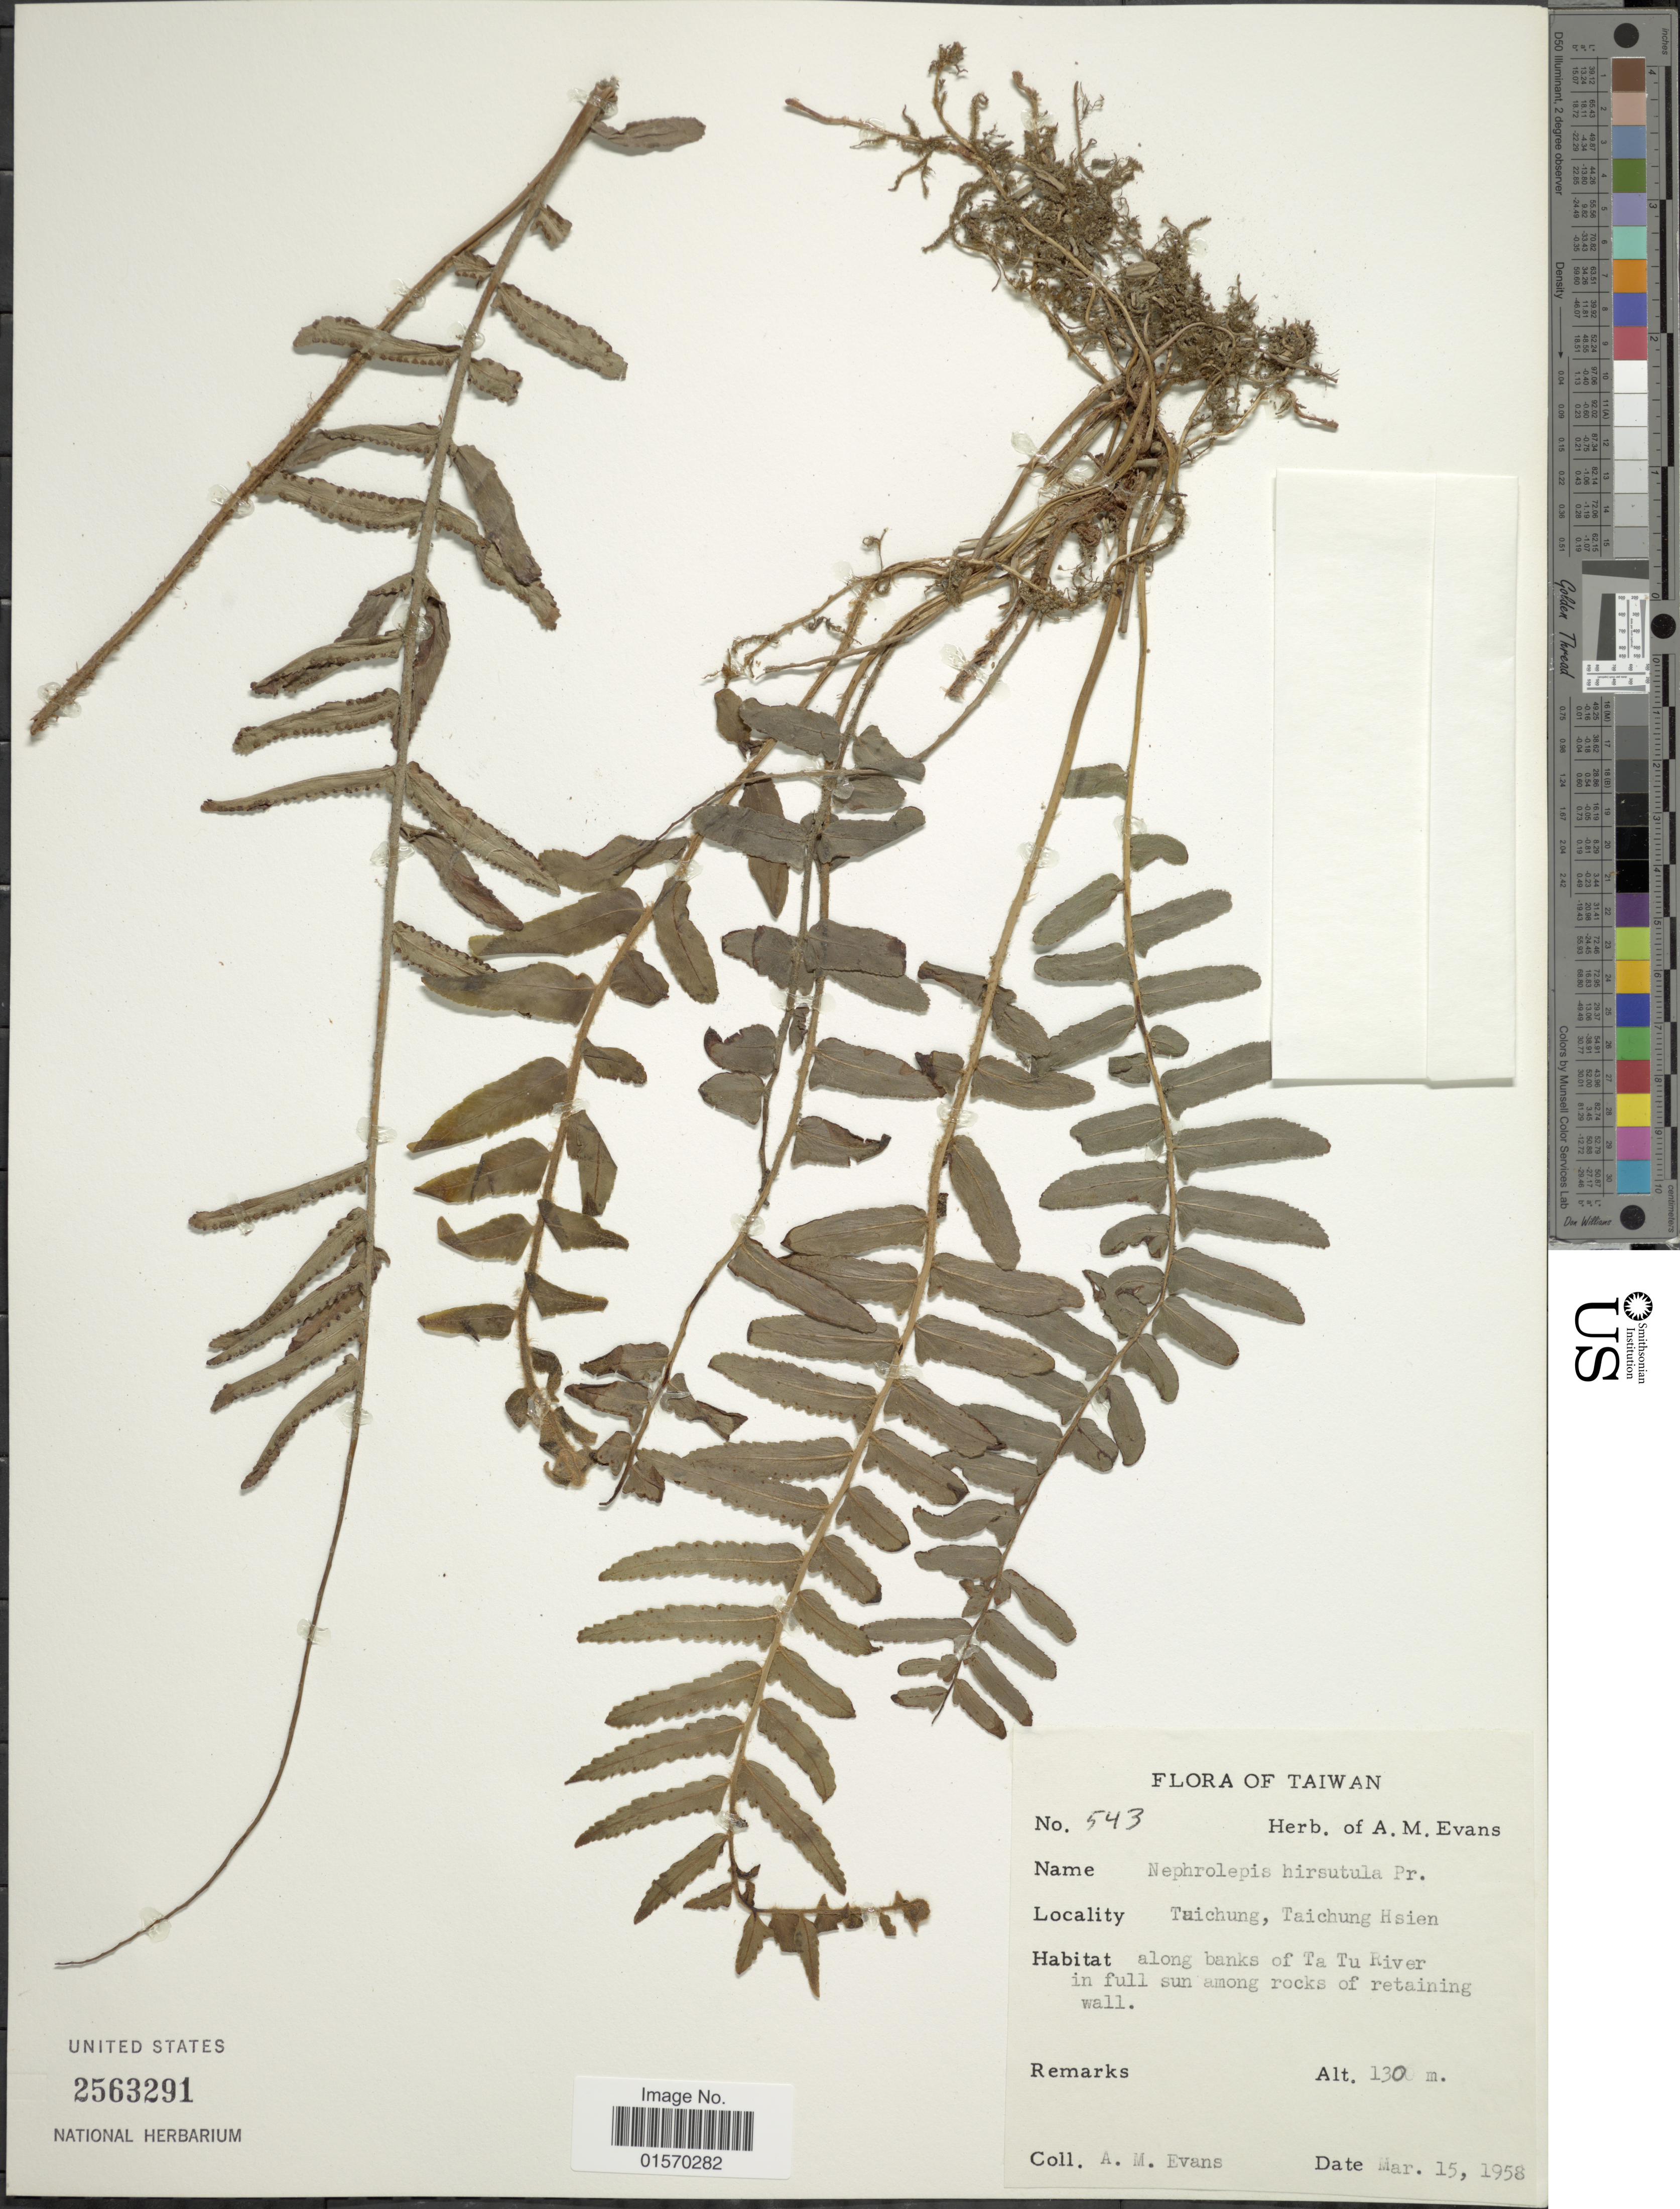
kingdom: Plantae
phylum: Tracheophyta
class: Polypodiopsida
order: Polypodiales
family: Nephrolepidaceae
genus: Nephrolepis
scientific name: Nephrolepis multiflora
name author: (Roxb.) F.M. Jarrett ex C.V. Morton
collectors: A. M. Evans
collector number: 543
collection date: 1958-03-15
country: Taiwan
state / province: Taichung City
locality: Taichung, Taichung Hsien. Along banks of Ta Tu River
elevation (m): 130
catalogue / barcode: US 2563291